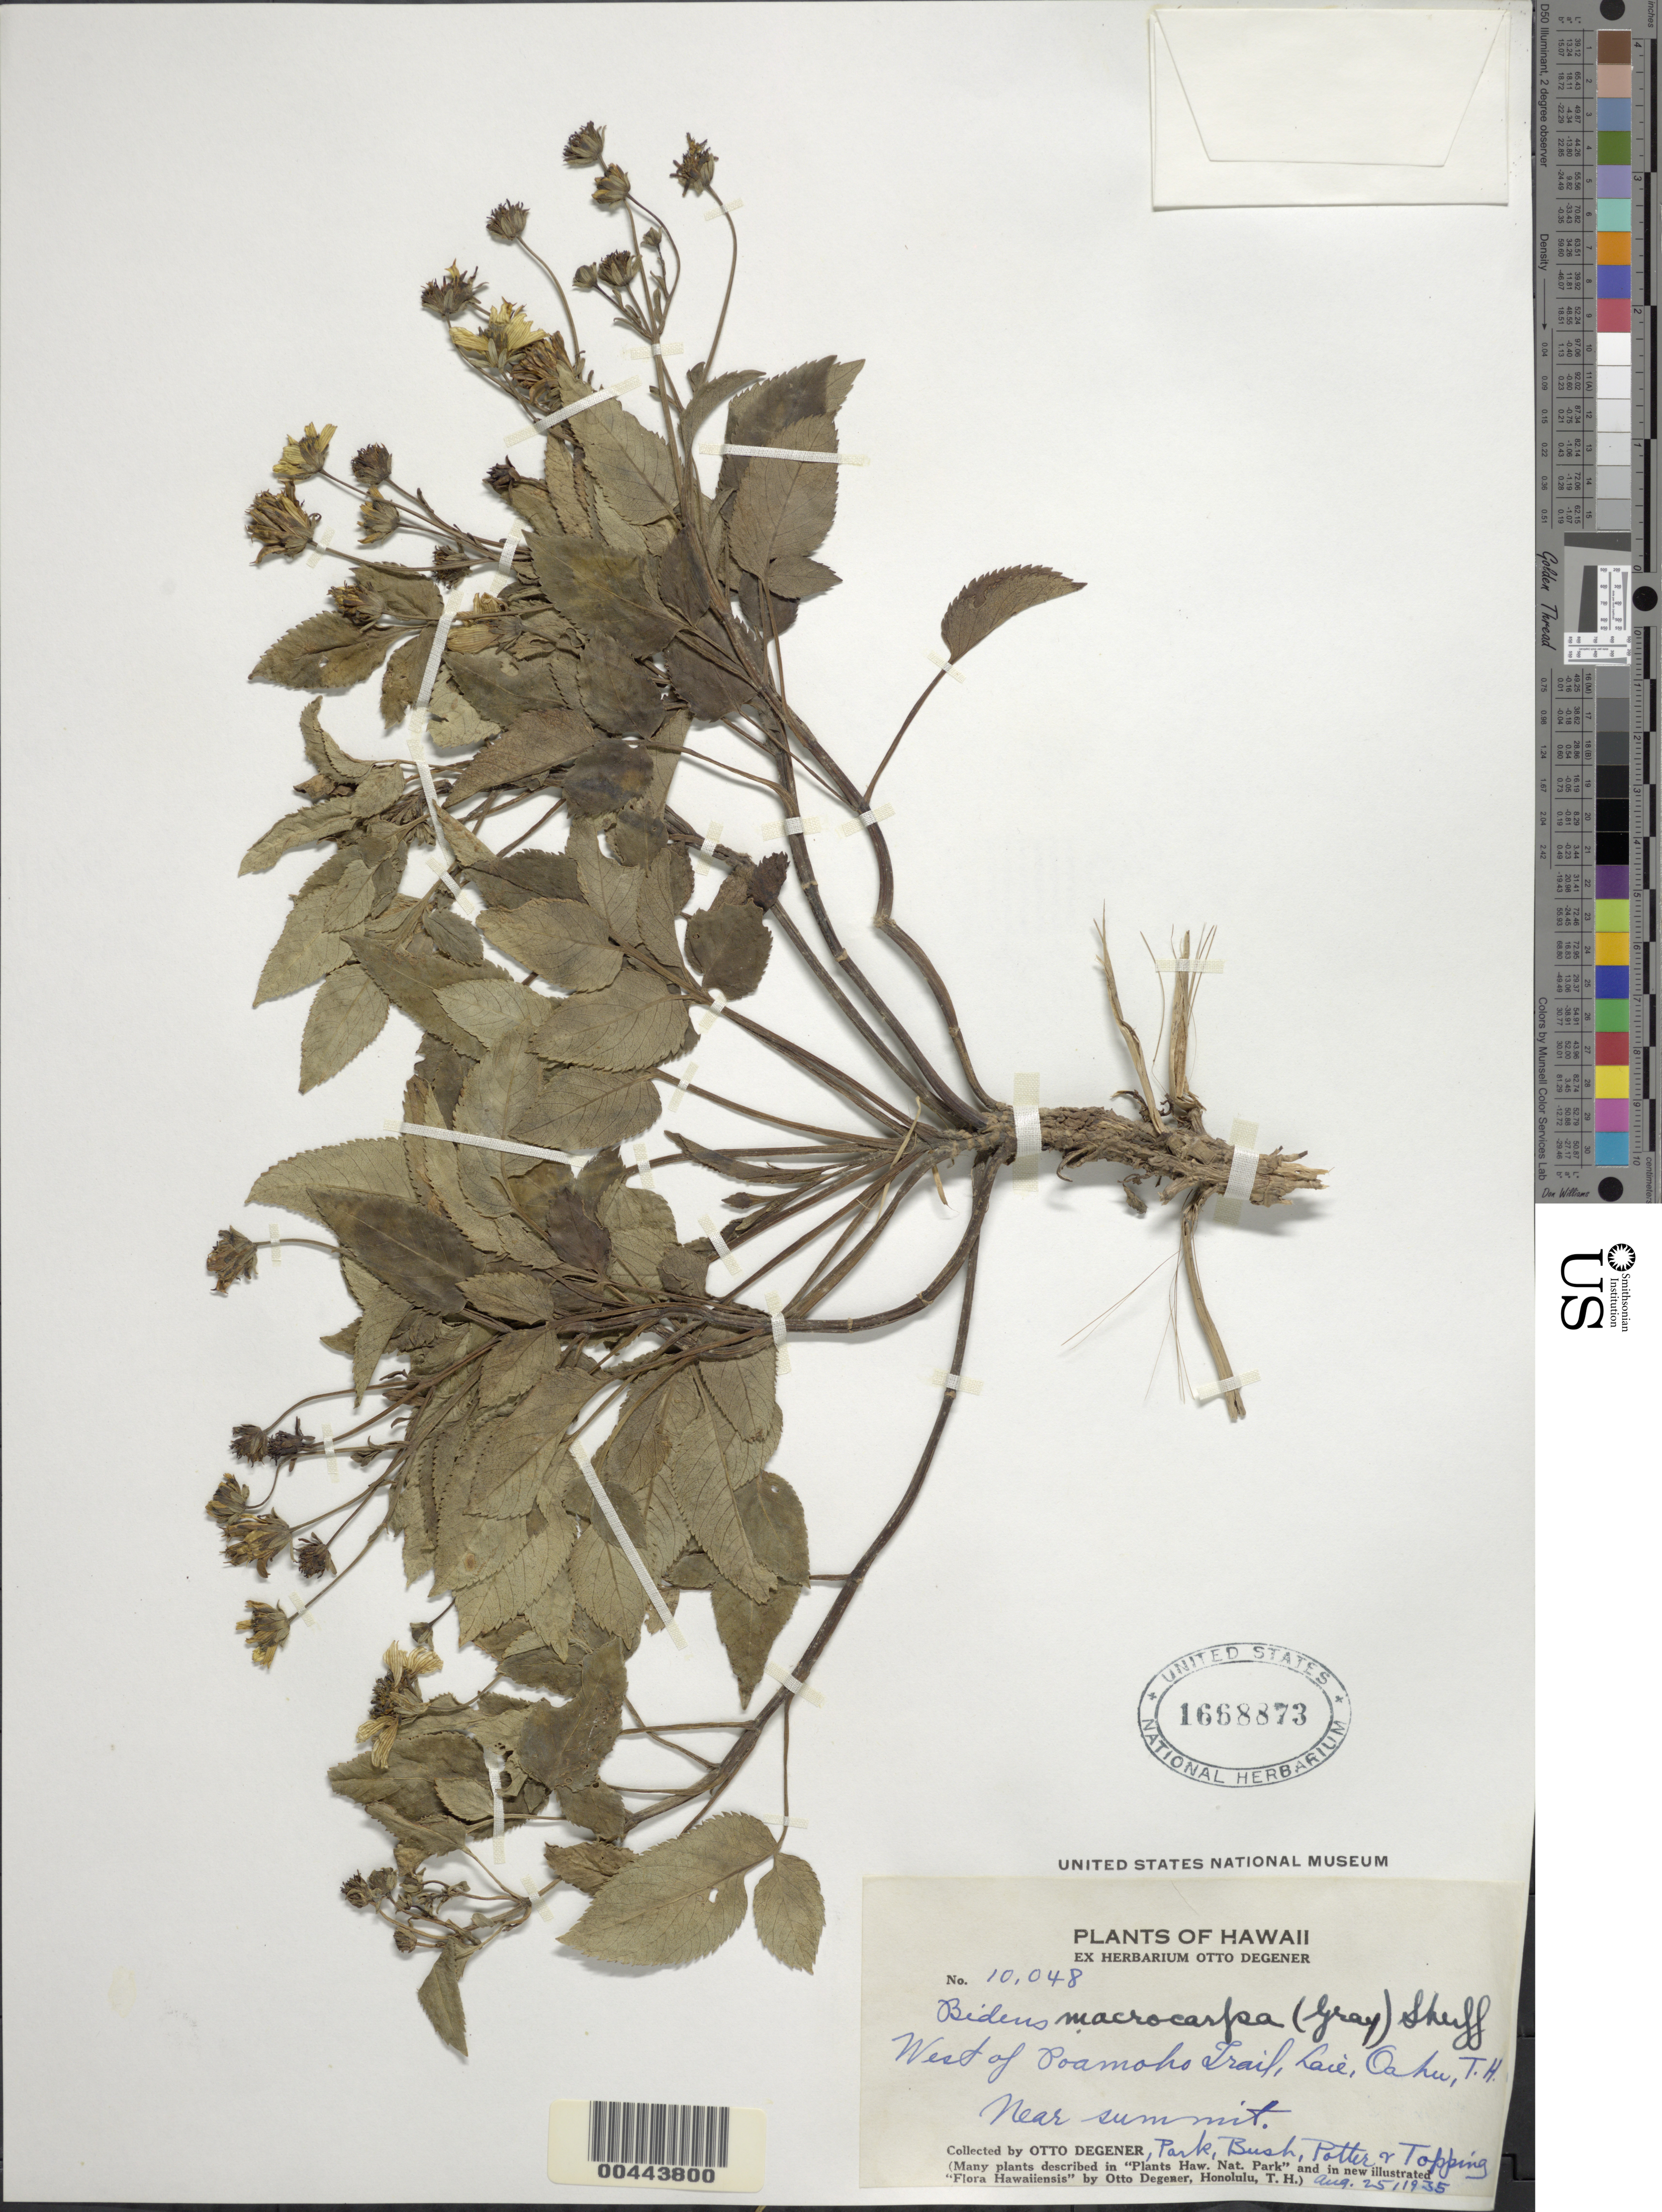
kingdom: Plantae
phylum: Tracheophyta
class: Magnoliopsida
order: Asterales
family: Asteraceae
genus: Bidens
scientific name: Bidens macrocarpa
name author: (A. Gray) Sherff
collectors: O. Degener, Park, B. F. Bush, Potter & D. L. Topping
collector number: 10048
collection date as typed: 25 Aug 1935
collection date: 1935-08-25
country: United States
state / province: Hawaii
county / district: Honolulu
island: Oahu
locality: W of Poamoho Trail, Laie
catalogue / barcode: US 1668873